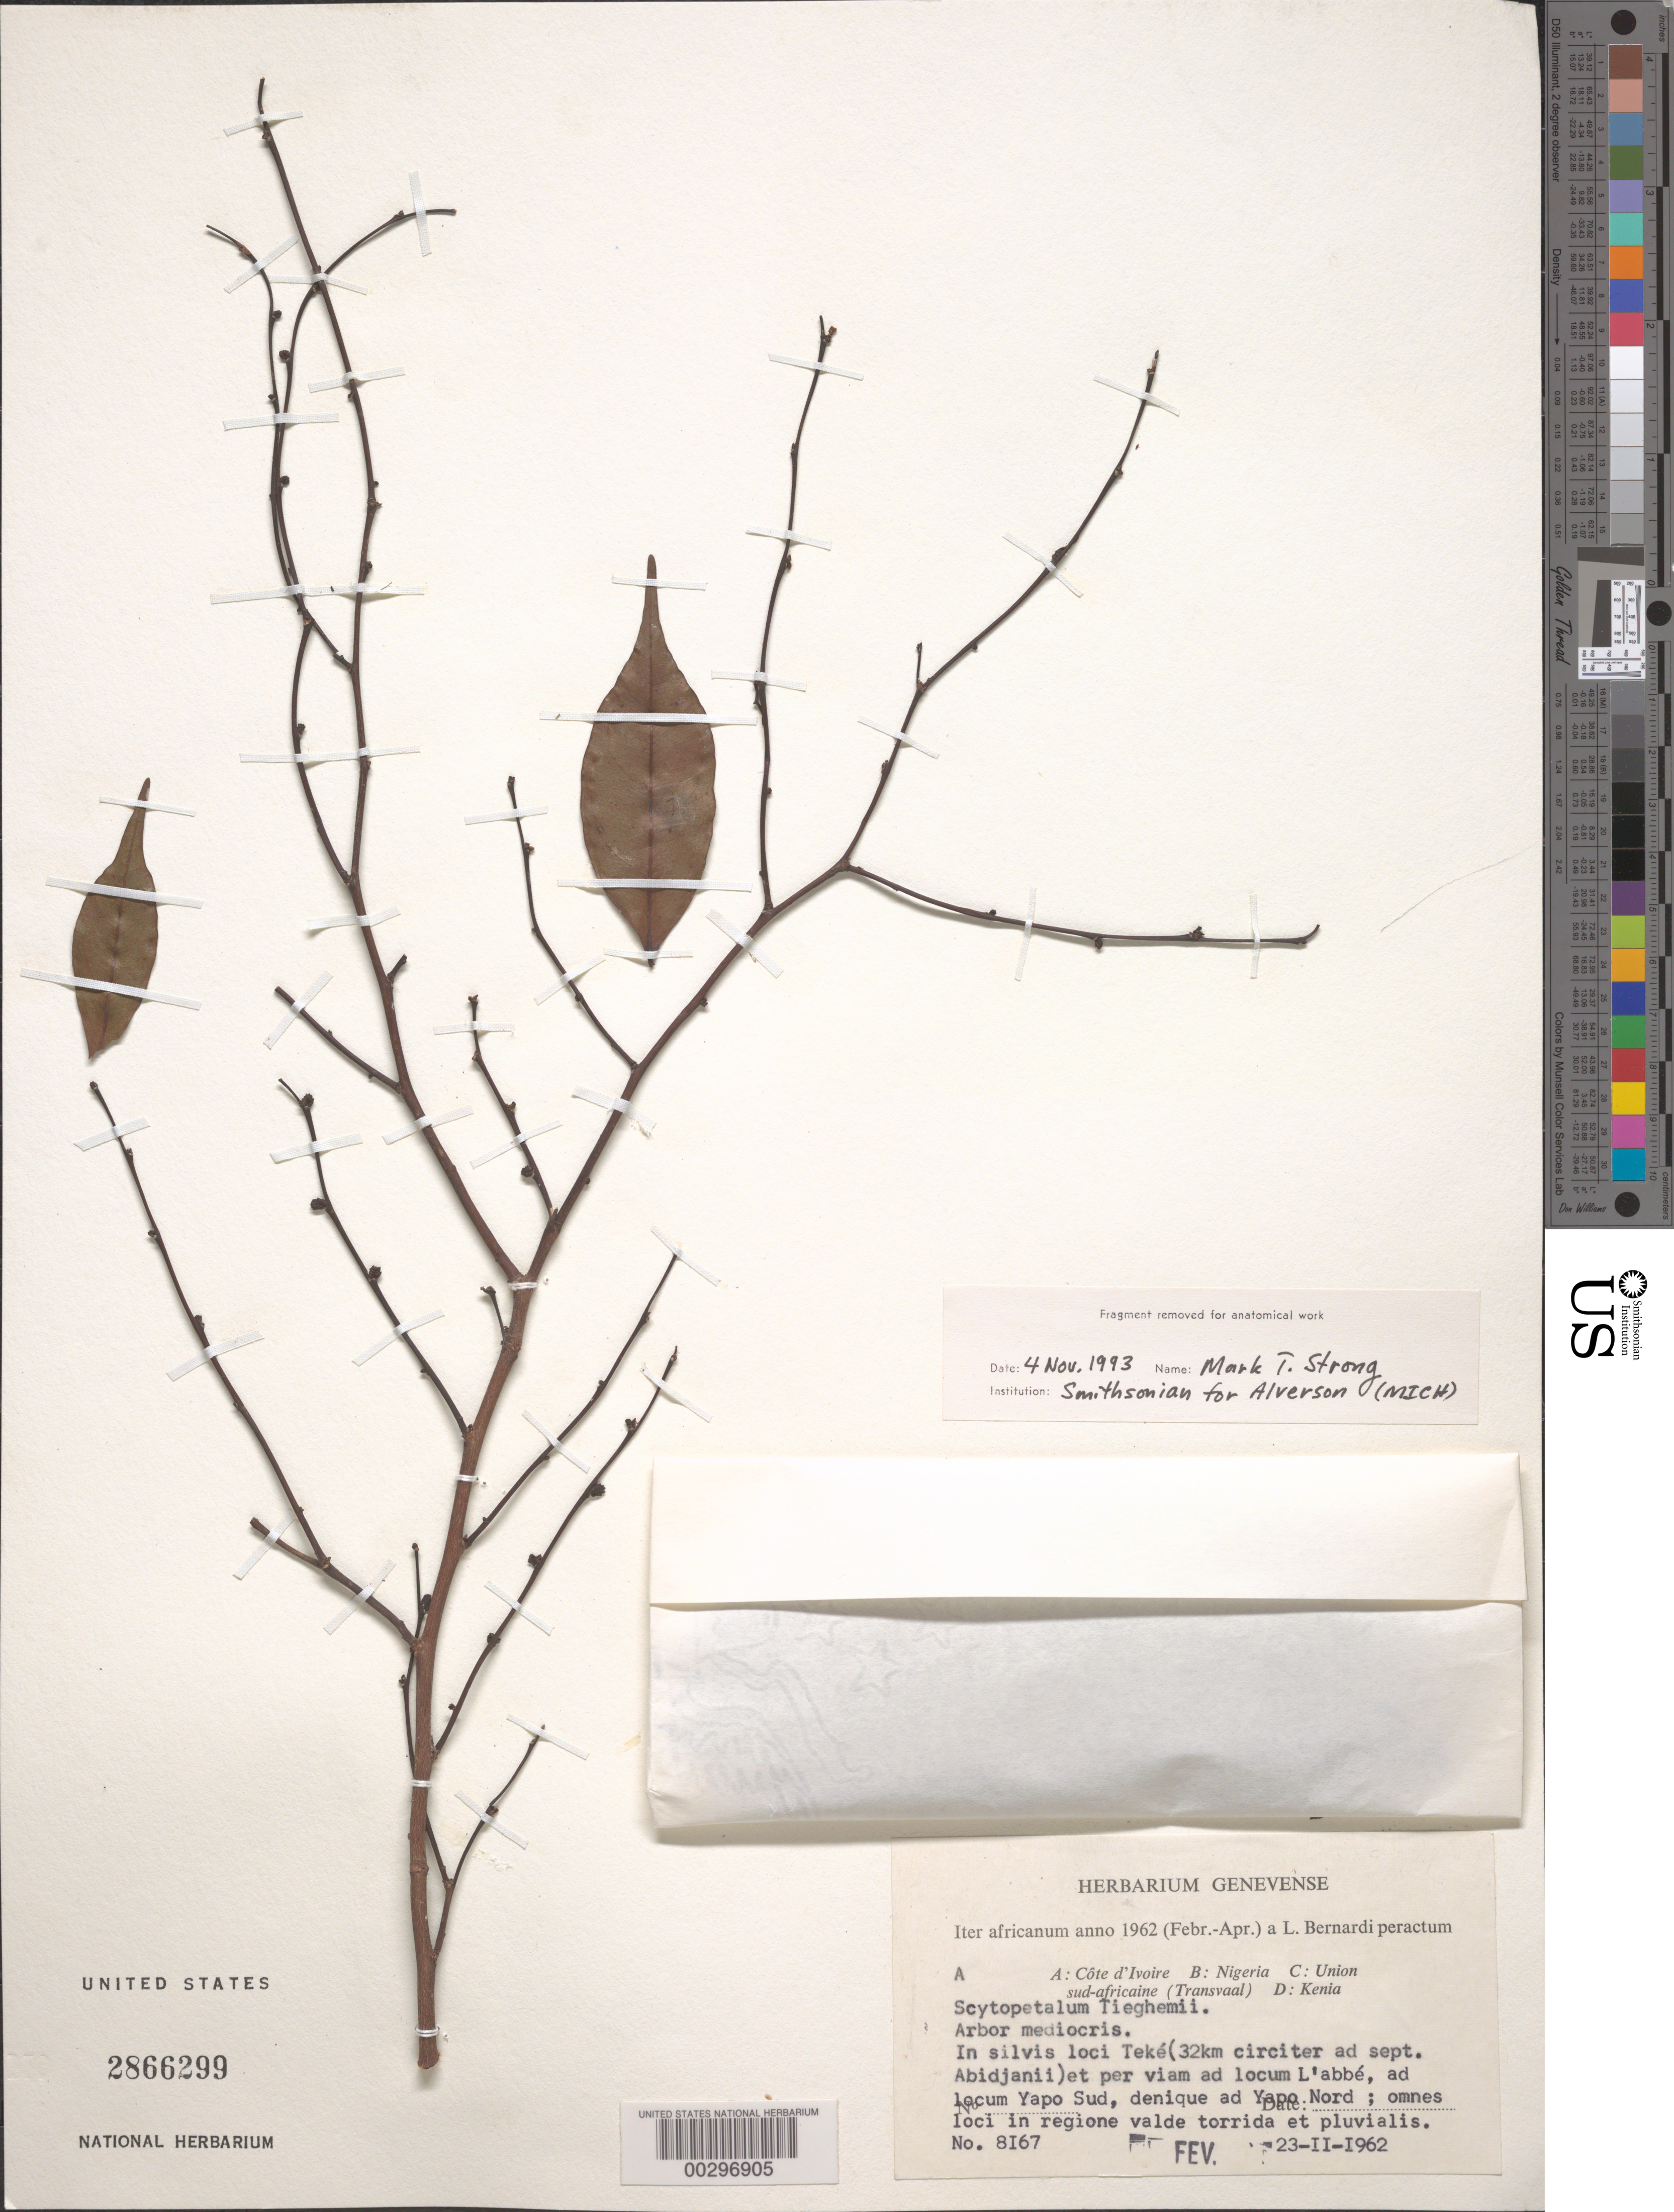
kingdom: Plantae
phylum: Tracheophyta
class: Magnoliopsida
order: Ericales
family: Lecythidaceae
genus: Scytopetalum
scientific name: Scytopetalum tieghemii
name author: (A. Chev.) Hutch. & Dalzell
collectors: L. Bernardi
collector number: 8167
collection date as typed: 23 Feb 1962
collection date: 1962-02-23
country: Ivory Coast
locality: Teke (32 km. circiter ad sept. Abidjanii). [teke (about 32 km to the N of Abijan)]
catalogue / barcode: US 2866299